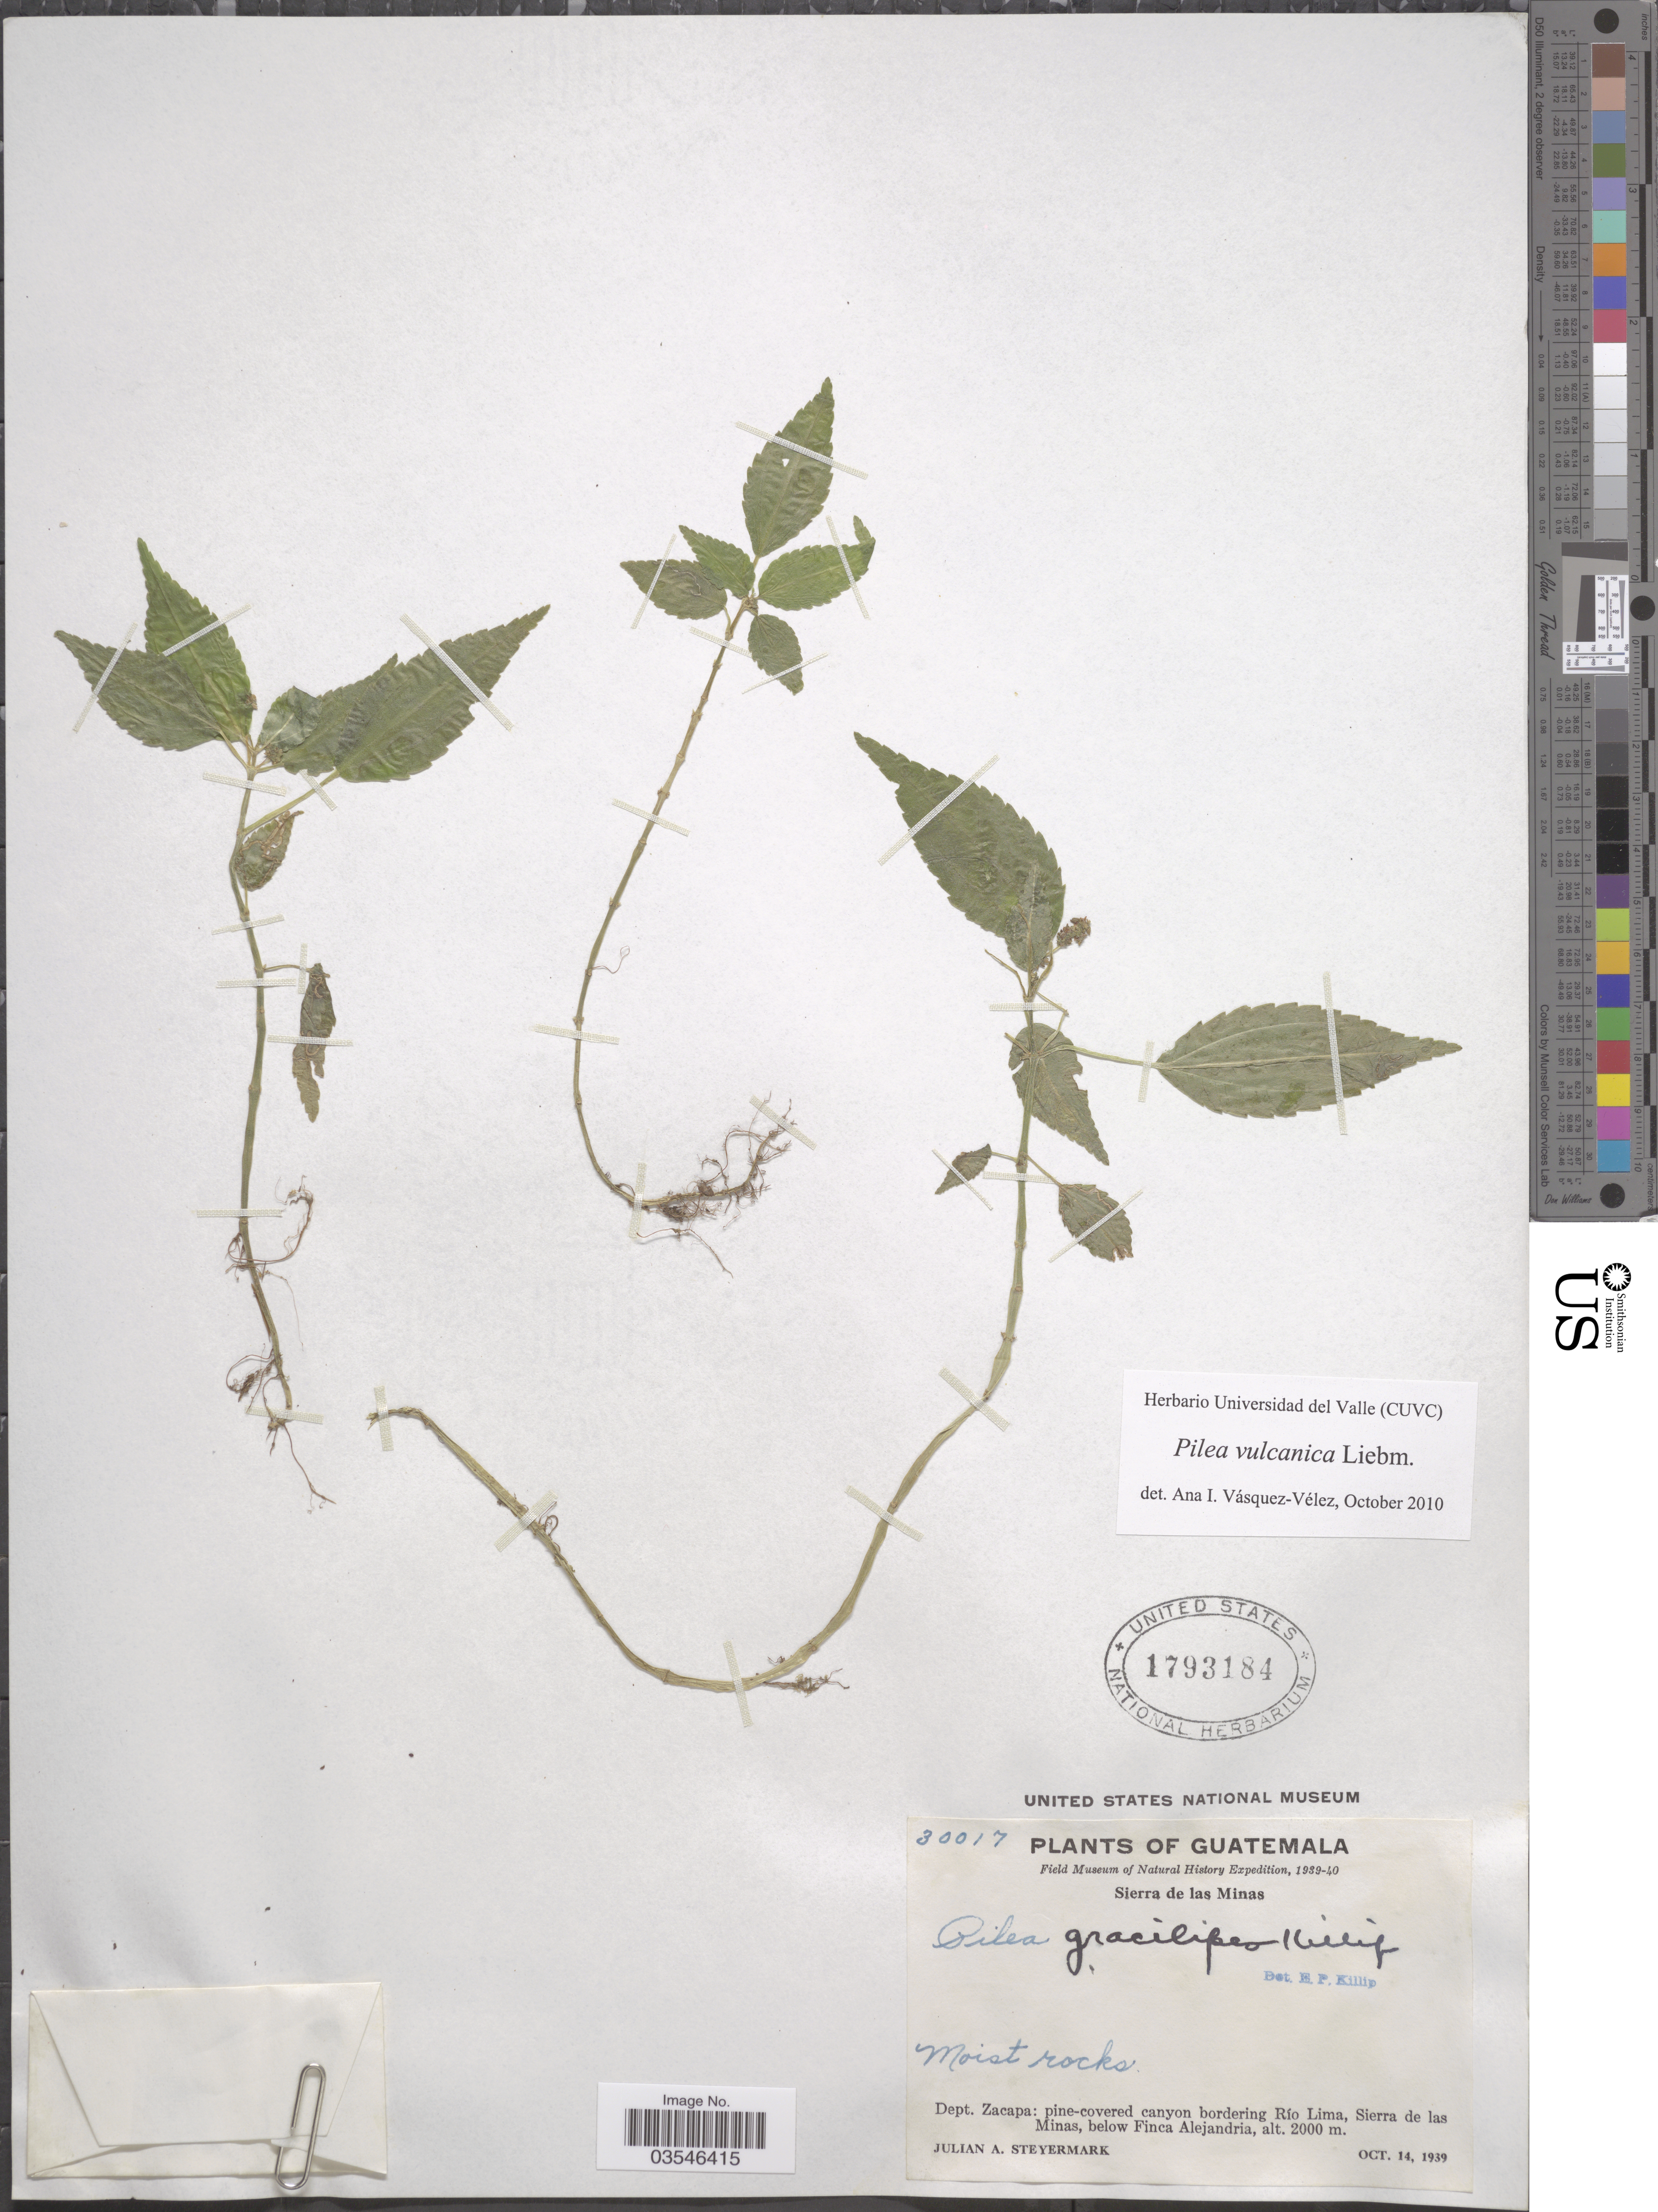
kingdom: Plantae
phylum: Tracheophyta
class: Magnoliopsida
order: Rosales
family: Urticaceae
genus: Pilea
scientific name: Pilea vulcanica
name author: Liebm.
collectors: J. Steyermark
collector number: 30017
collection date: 1939-10-14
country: Guatemala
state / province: Zacapa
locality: Sierra de las Minas. Dept. Zacapa: pine-covered canyon bordering Río Lima, Sierra de las Minas, below Finca Alejandria.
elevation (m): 2000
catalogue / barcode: US 1793184